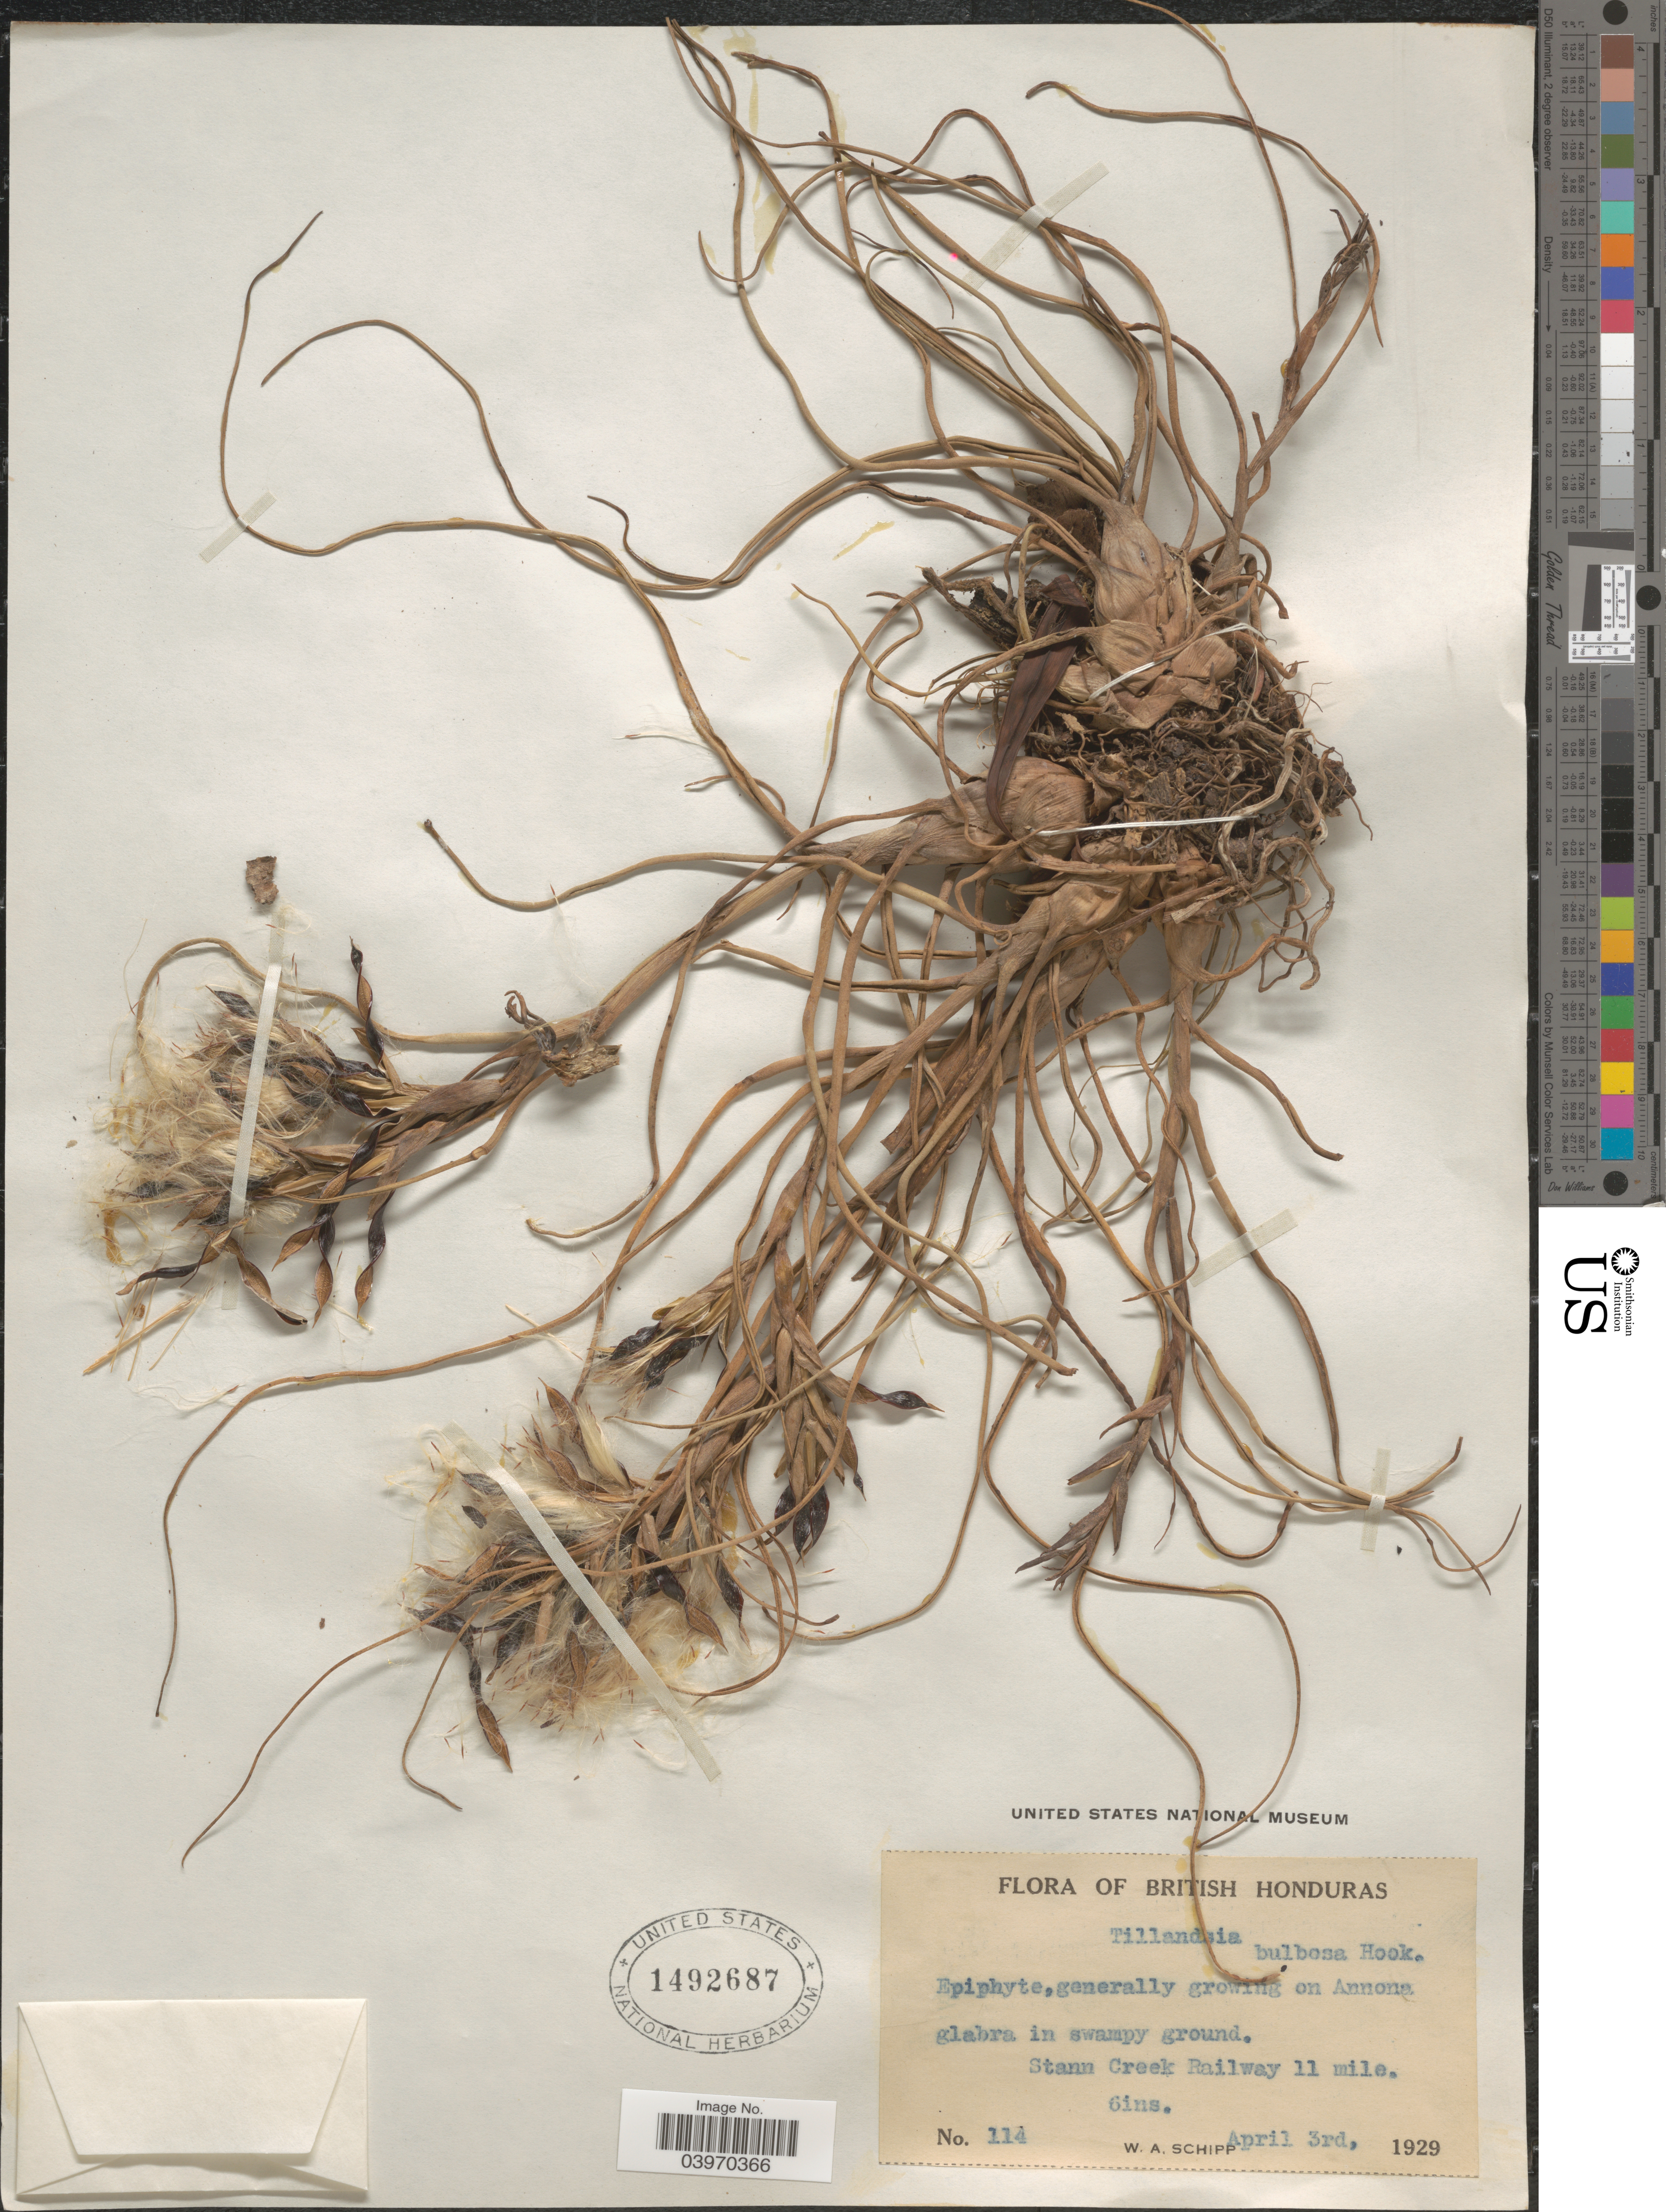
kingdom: Plantae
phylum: Tracheophyta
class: Liliopsida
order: Poales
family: Bromeliaceae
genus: Tillandsia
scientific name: Tillandsia bulbosa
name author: Hook.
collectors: W. Schipp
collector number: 114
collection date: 1929-04-03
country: Belize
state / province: Stann Creek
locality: British Honduras. On Annona glabra in swampy ground. Stann Creek Railway 11 mile.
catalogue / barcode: US 1492687